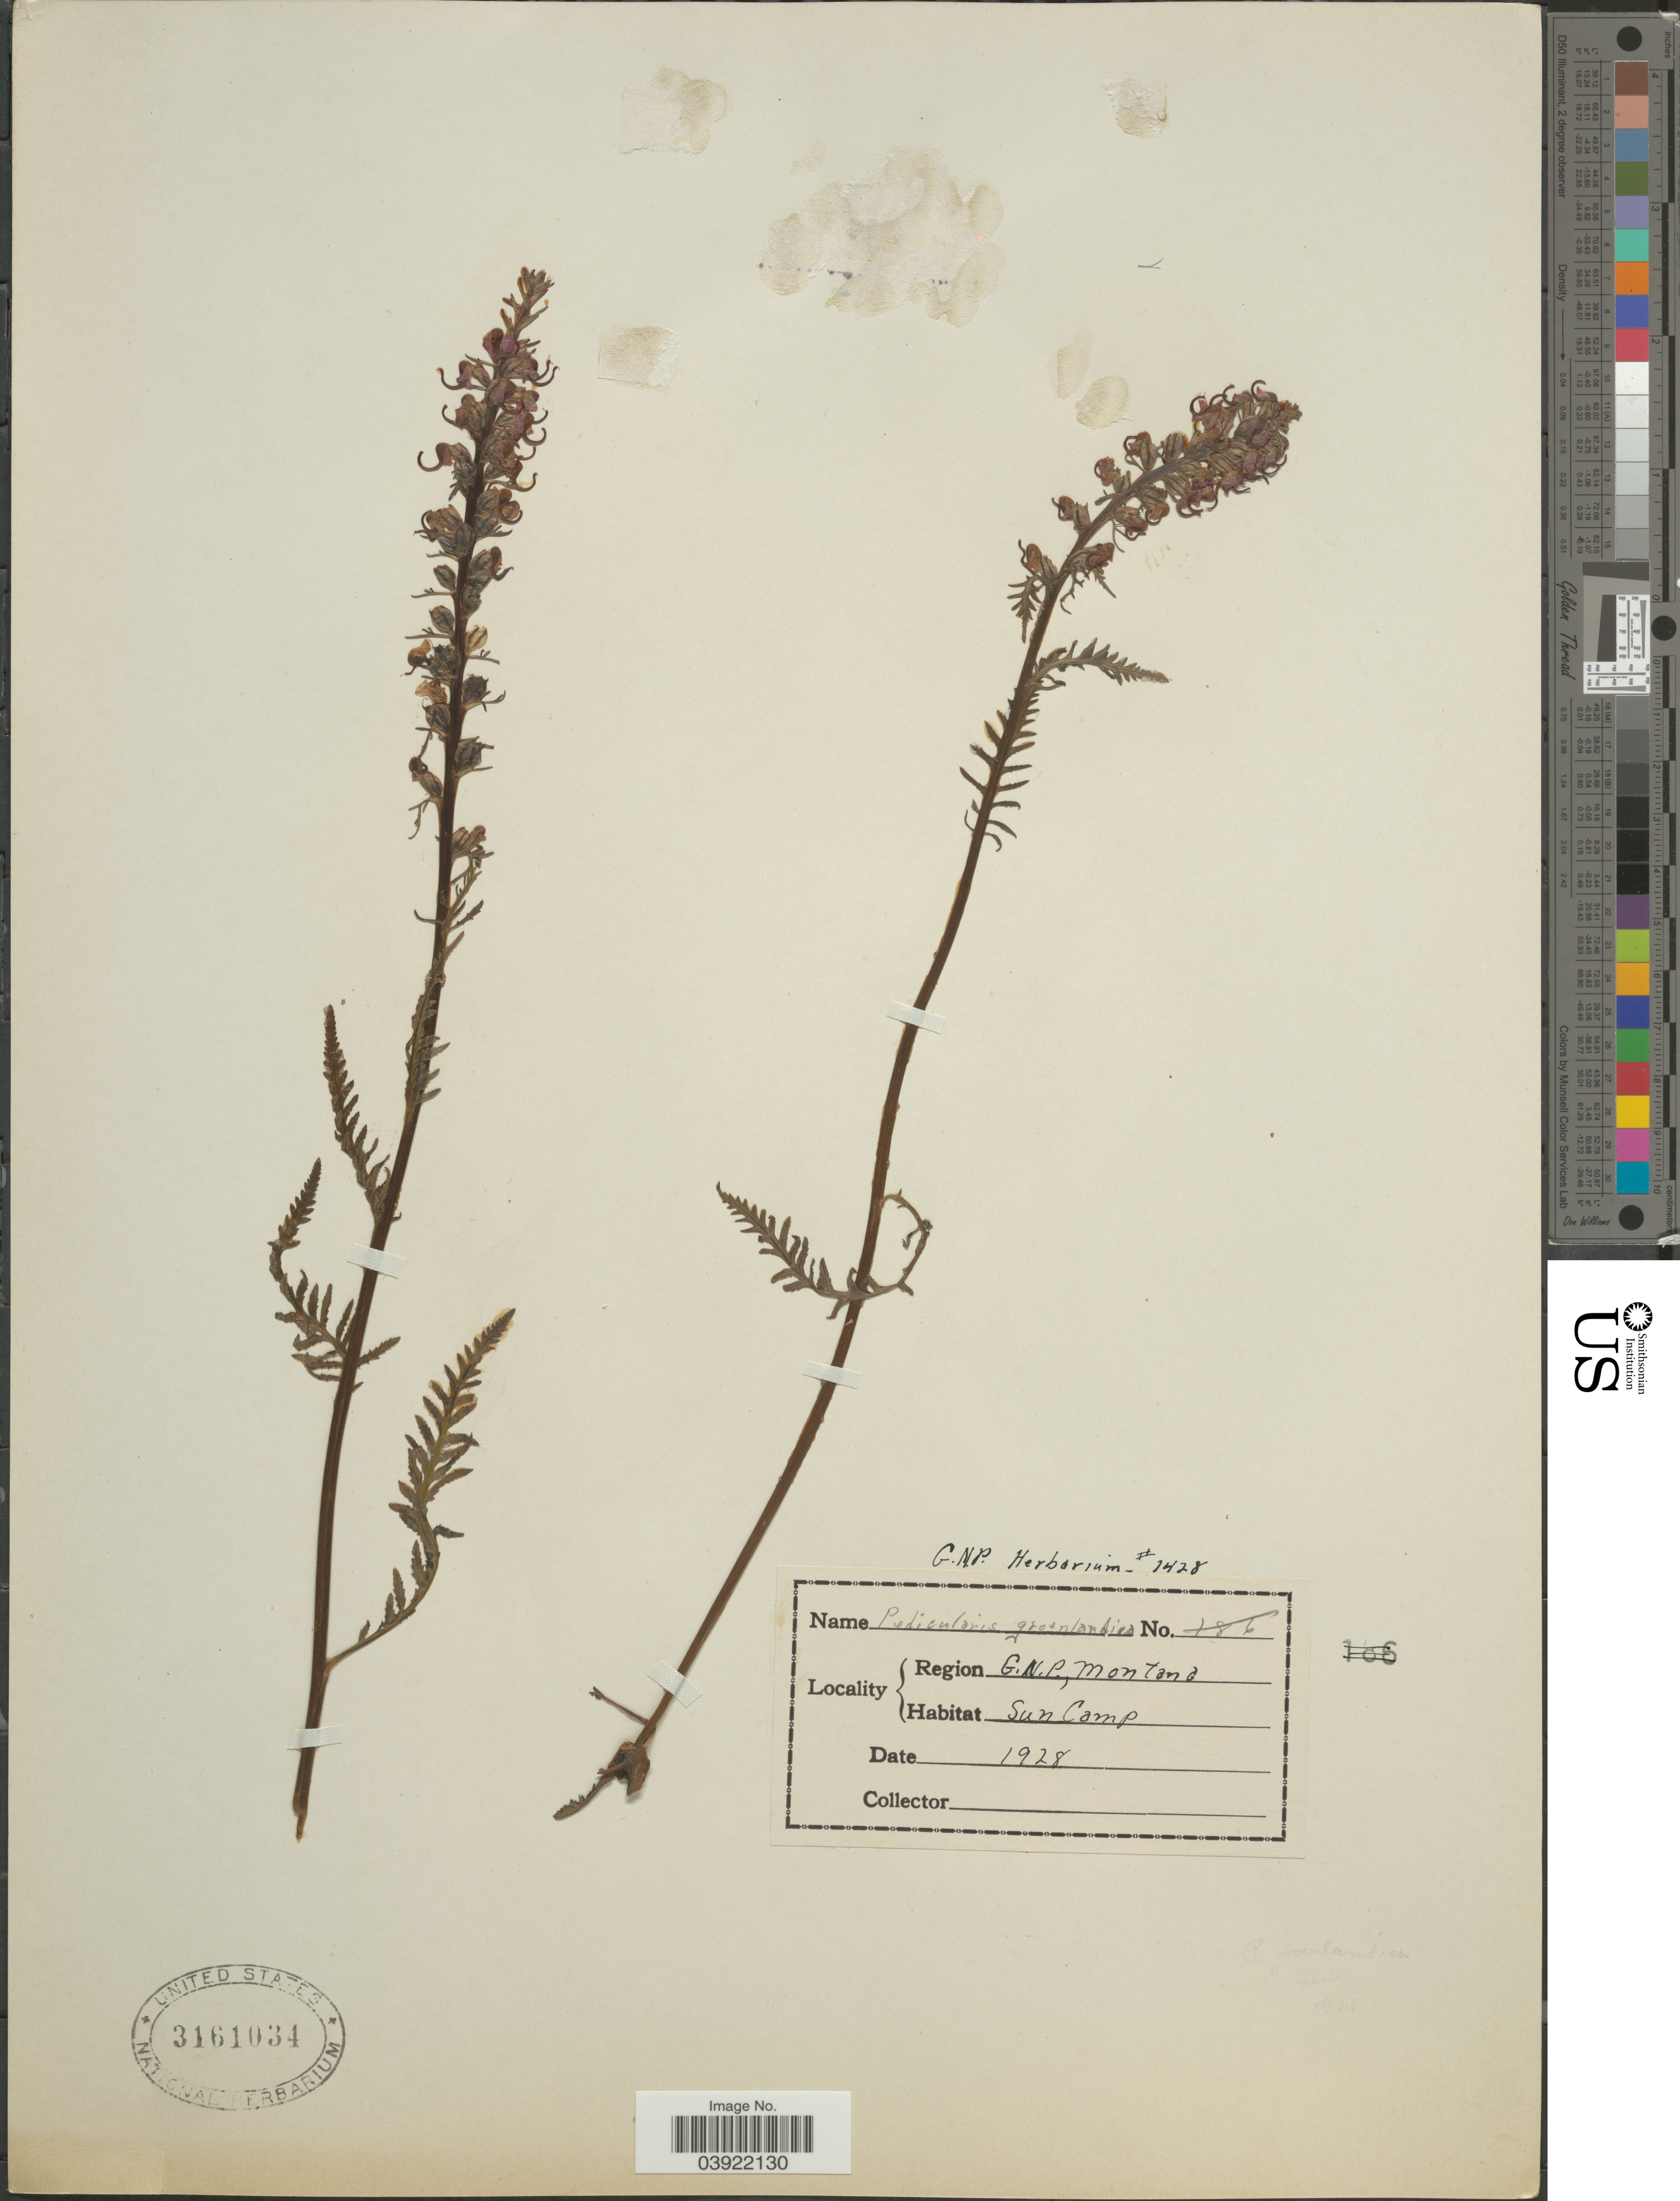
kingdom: Plantae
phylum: Tracheophyta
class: Magnoliopsida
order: Lamiales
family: Orobanchaceae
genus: Pedicularis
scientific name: Pedicularis groenlandica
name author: Retz.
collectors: ex herb. G. N. P.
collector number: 1428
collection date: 1928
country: United States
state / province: Montana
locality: G.N.P. Sun Camp.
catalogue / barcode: US 3161034